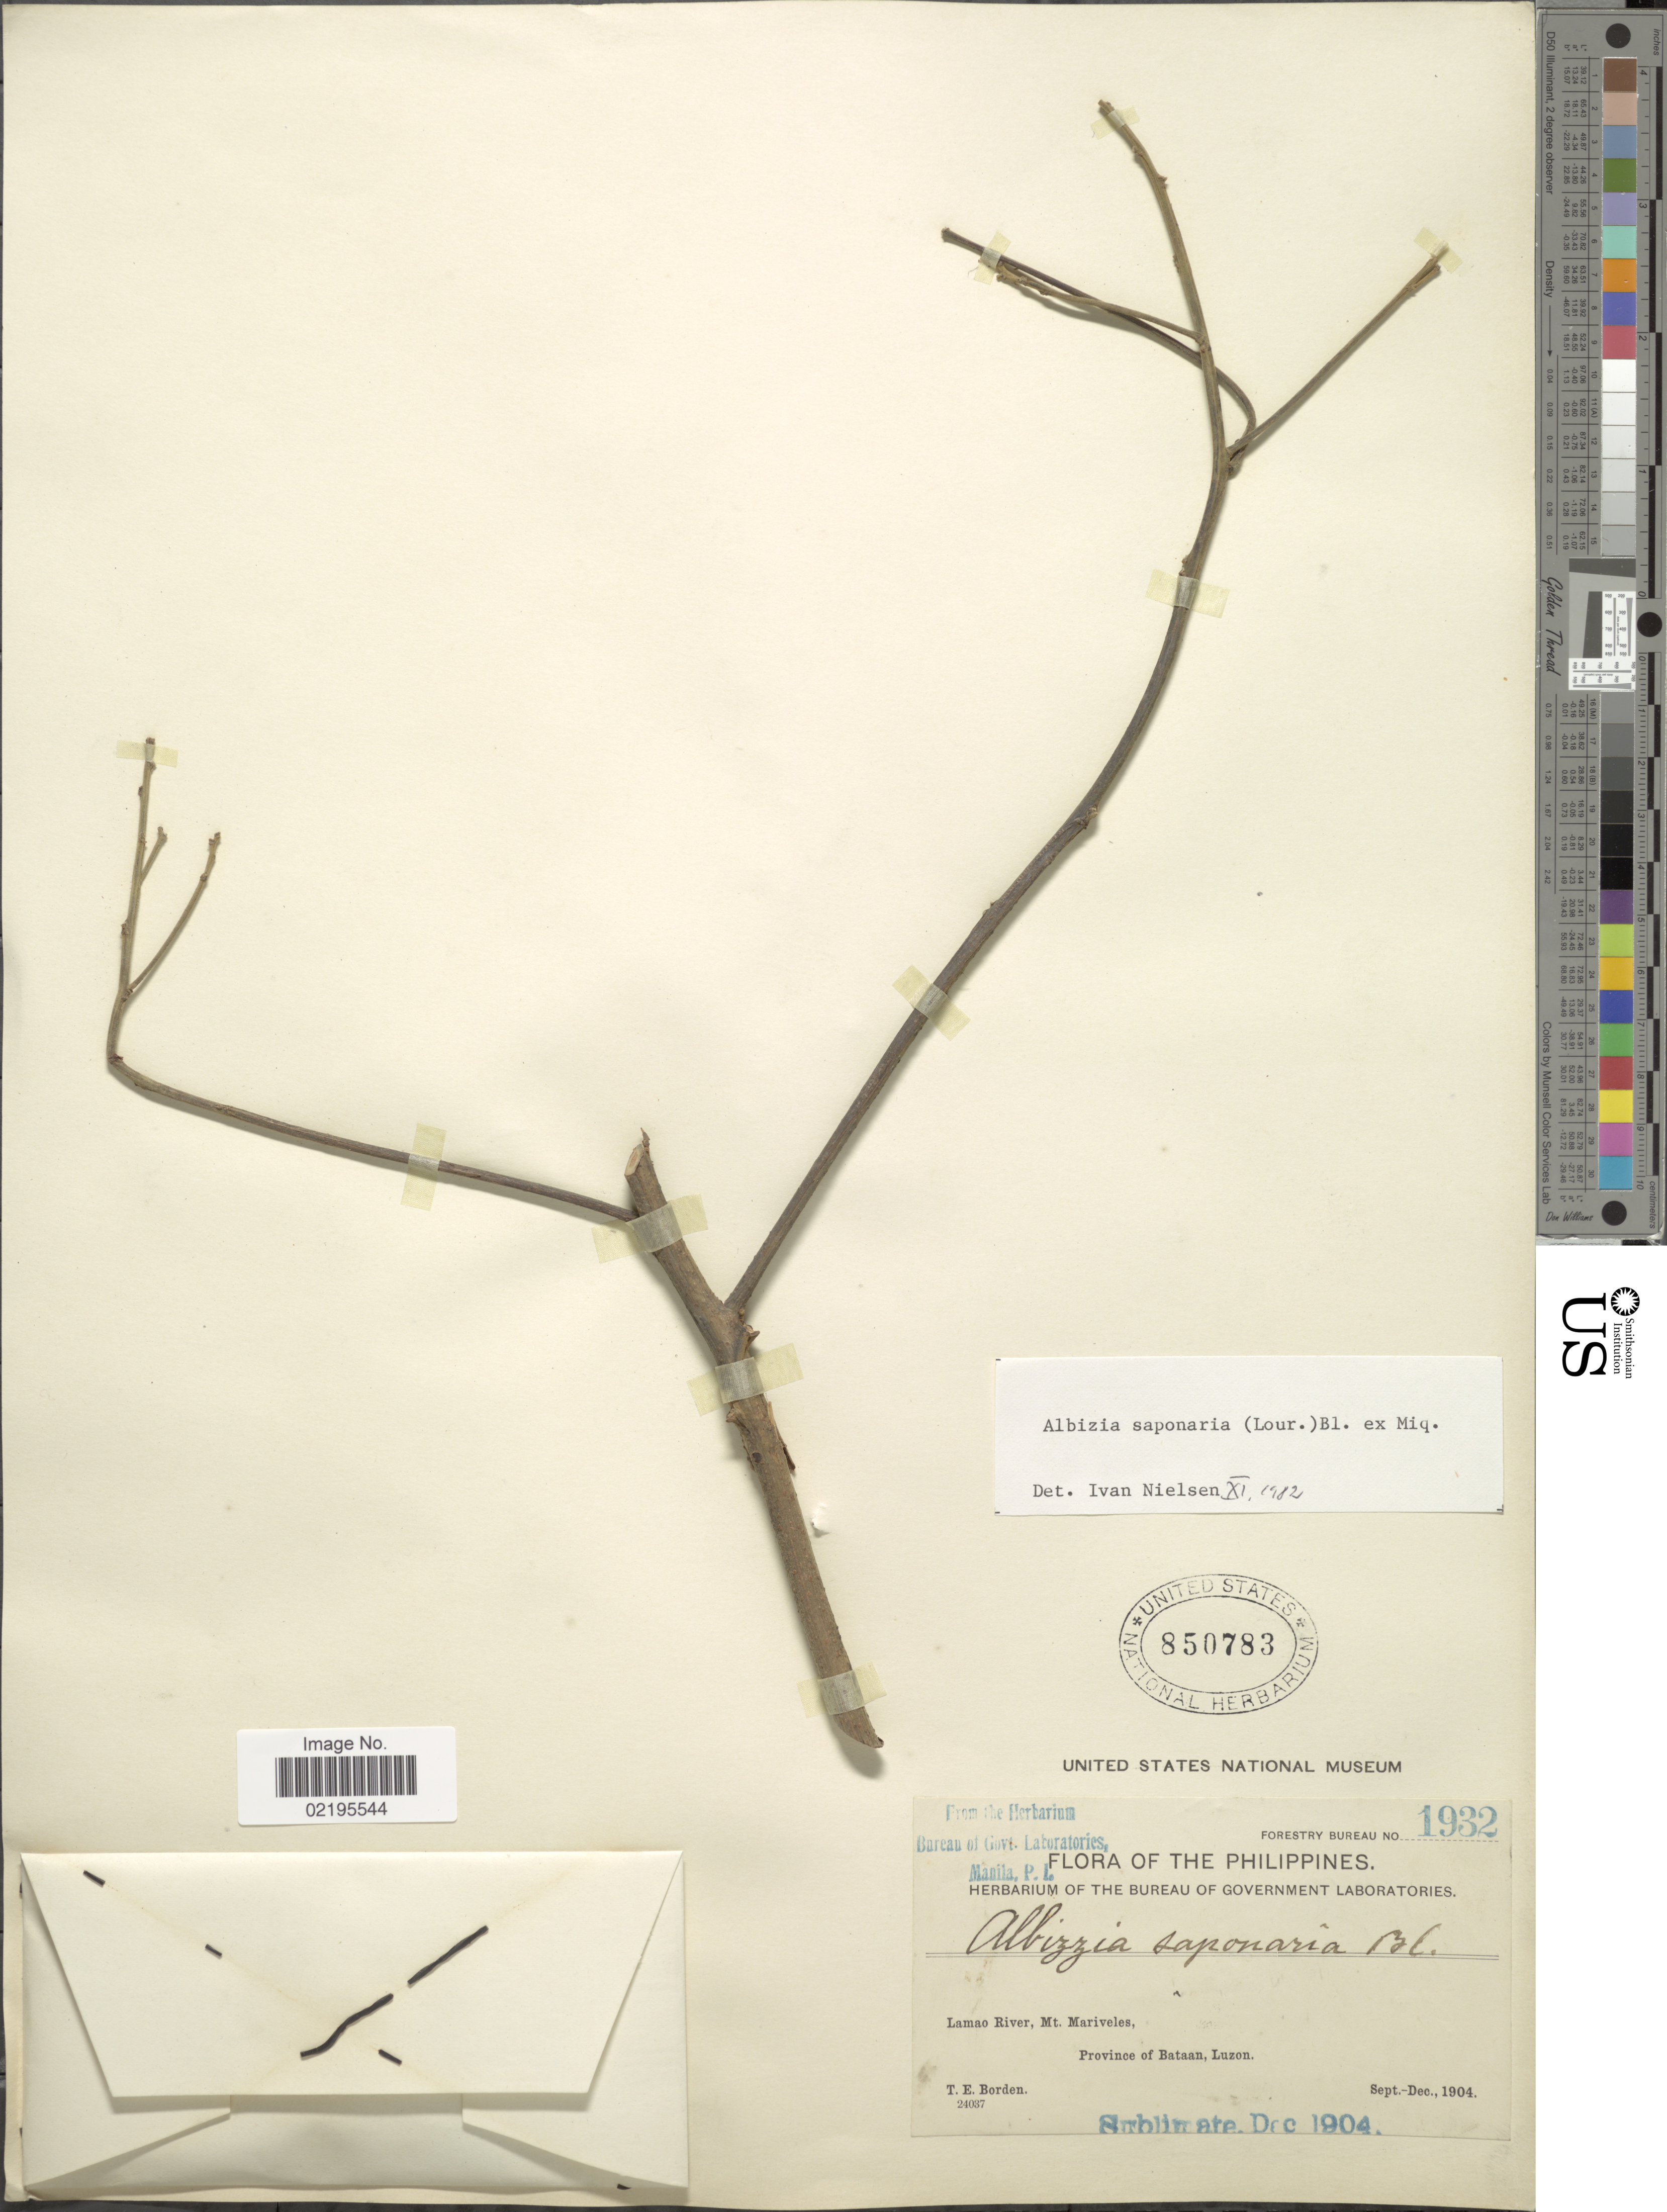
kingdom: Plantae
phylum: Tracheophyta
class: Magnoliopsida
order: Fabales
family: Fabaceae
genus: Albizia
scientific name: Albizia saponaria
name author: (Lour.) Blume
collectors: T. E. Borden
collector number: Forestry Bureau 1932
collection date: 1904-09/1904-12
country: Philippines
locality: Lamao River, Mt. Mariveles, Province of Bataan, Luzon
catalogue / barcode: US 850783